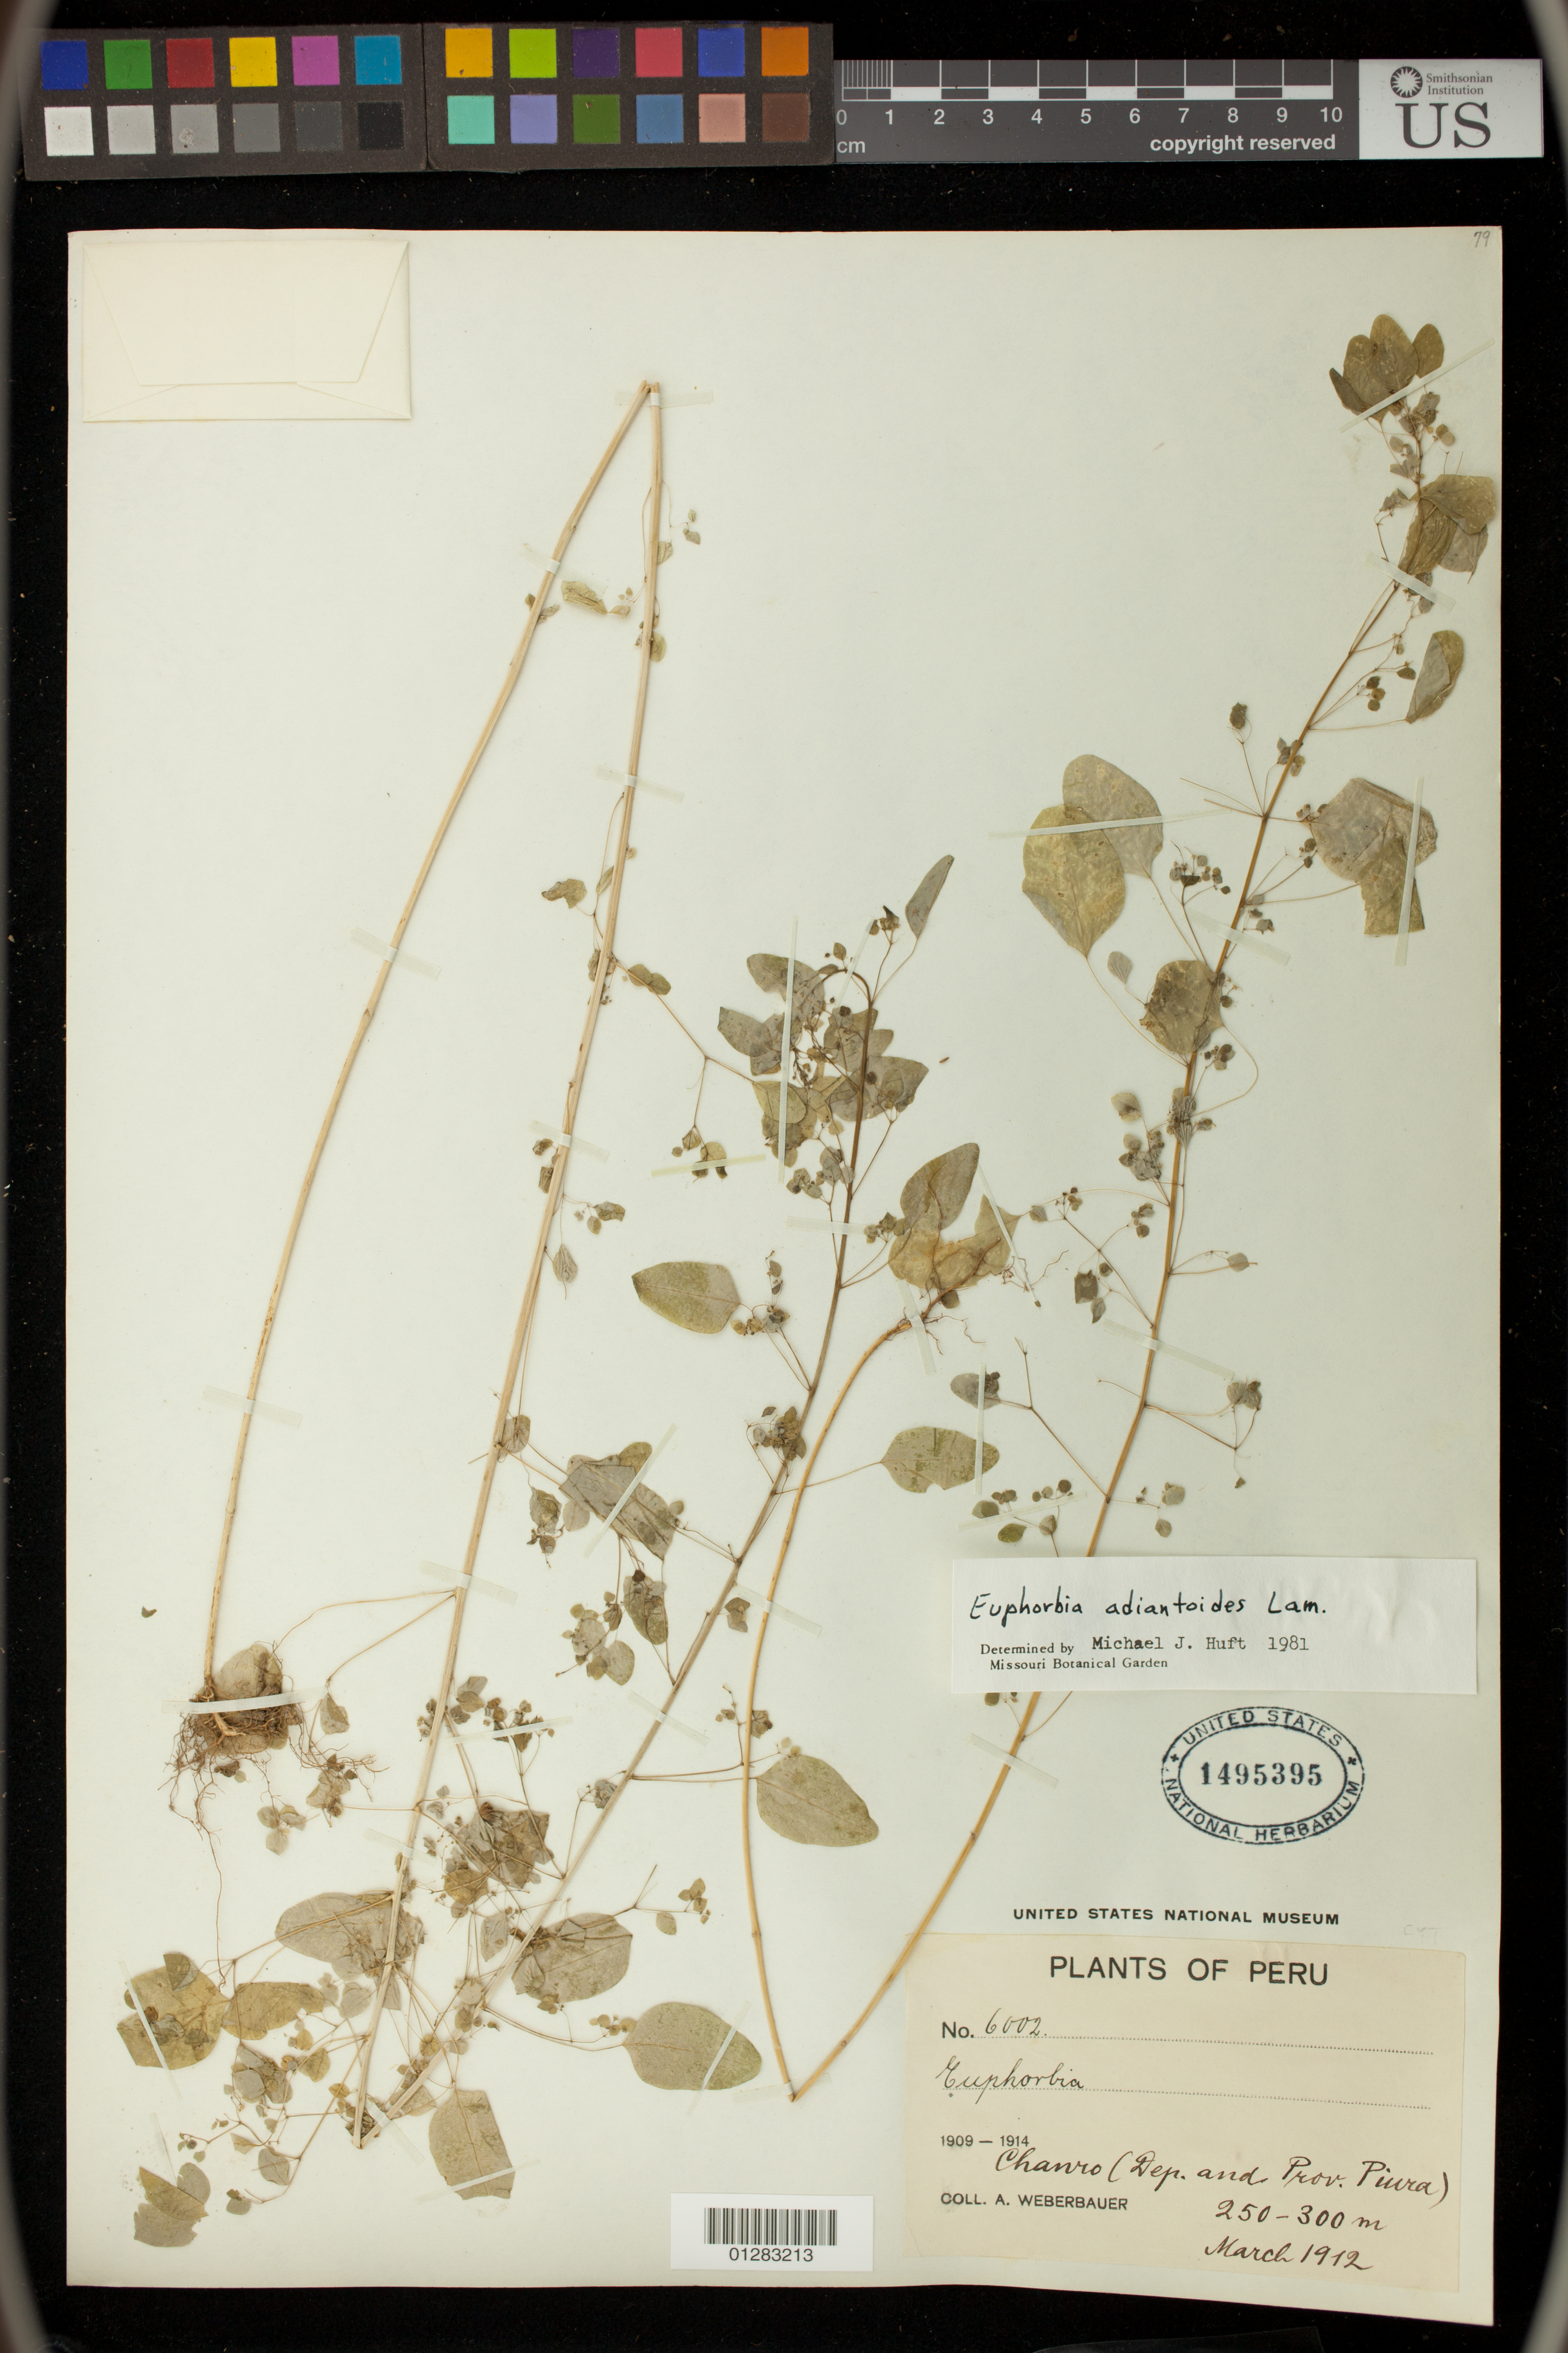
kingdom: Plantae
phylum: Tracheophyta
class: Magnoliopsida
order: Malpighiales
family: Euphorbiaceae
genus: Euphorbia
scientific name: Euphorbia adiantoides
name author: Lam.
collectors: A. Weberbauer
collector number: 6002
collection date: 1912-03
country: Peru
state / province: Piura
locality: Chanro (Dep. and Prov. Piura)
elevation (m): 76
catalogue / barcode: US 1495395